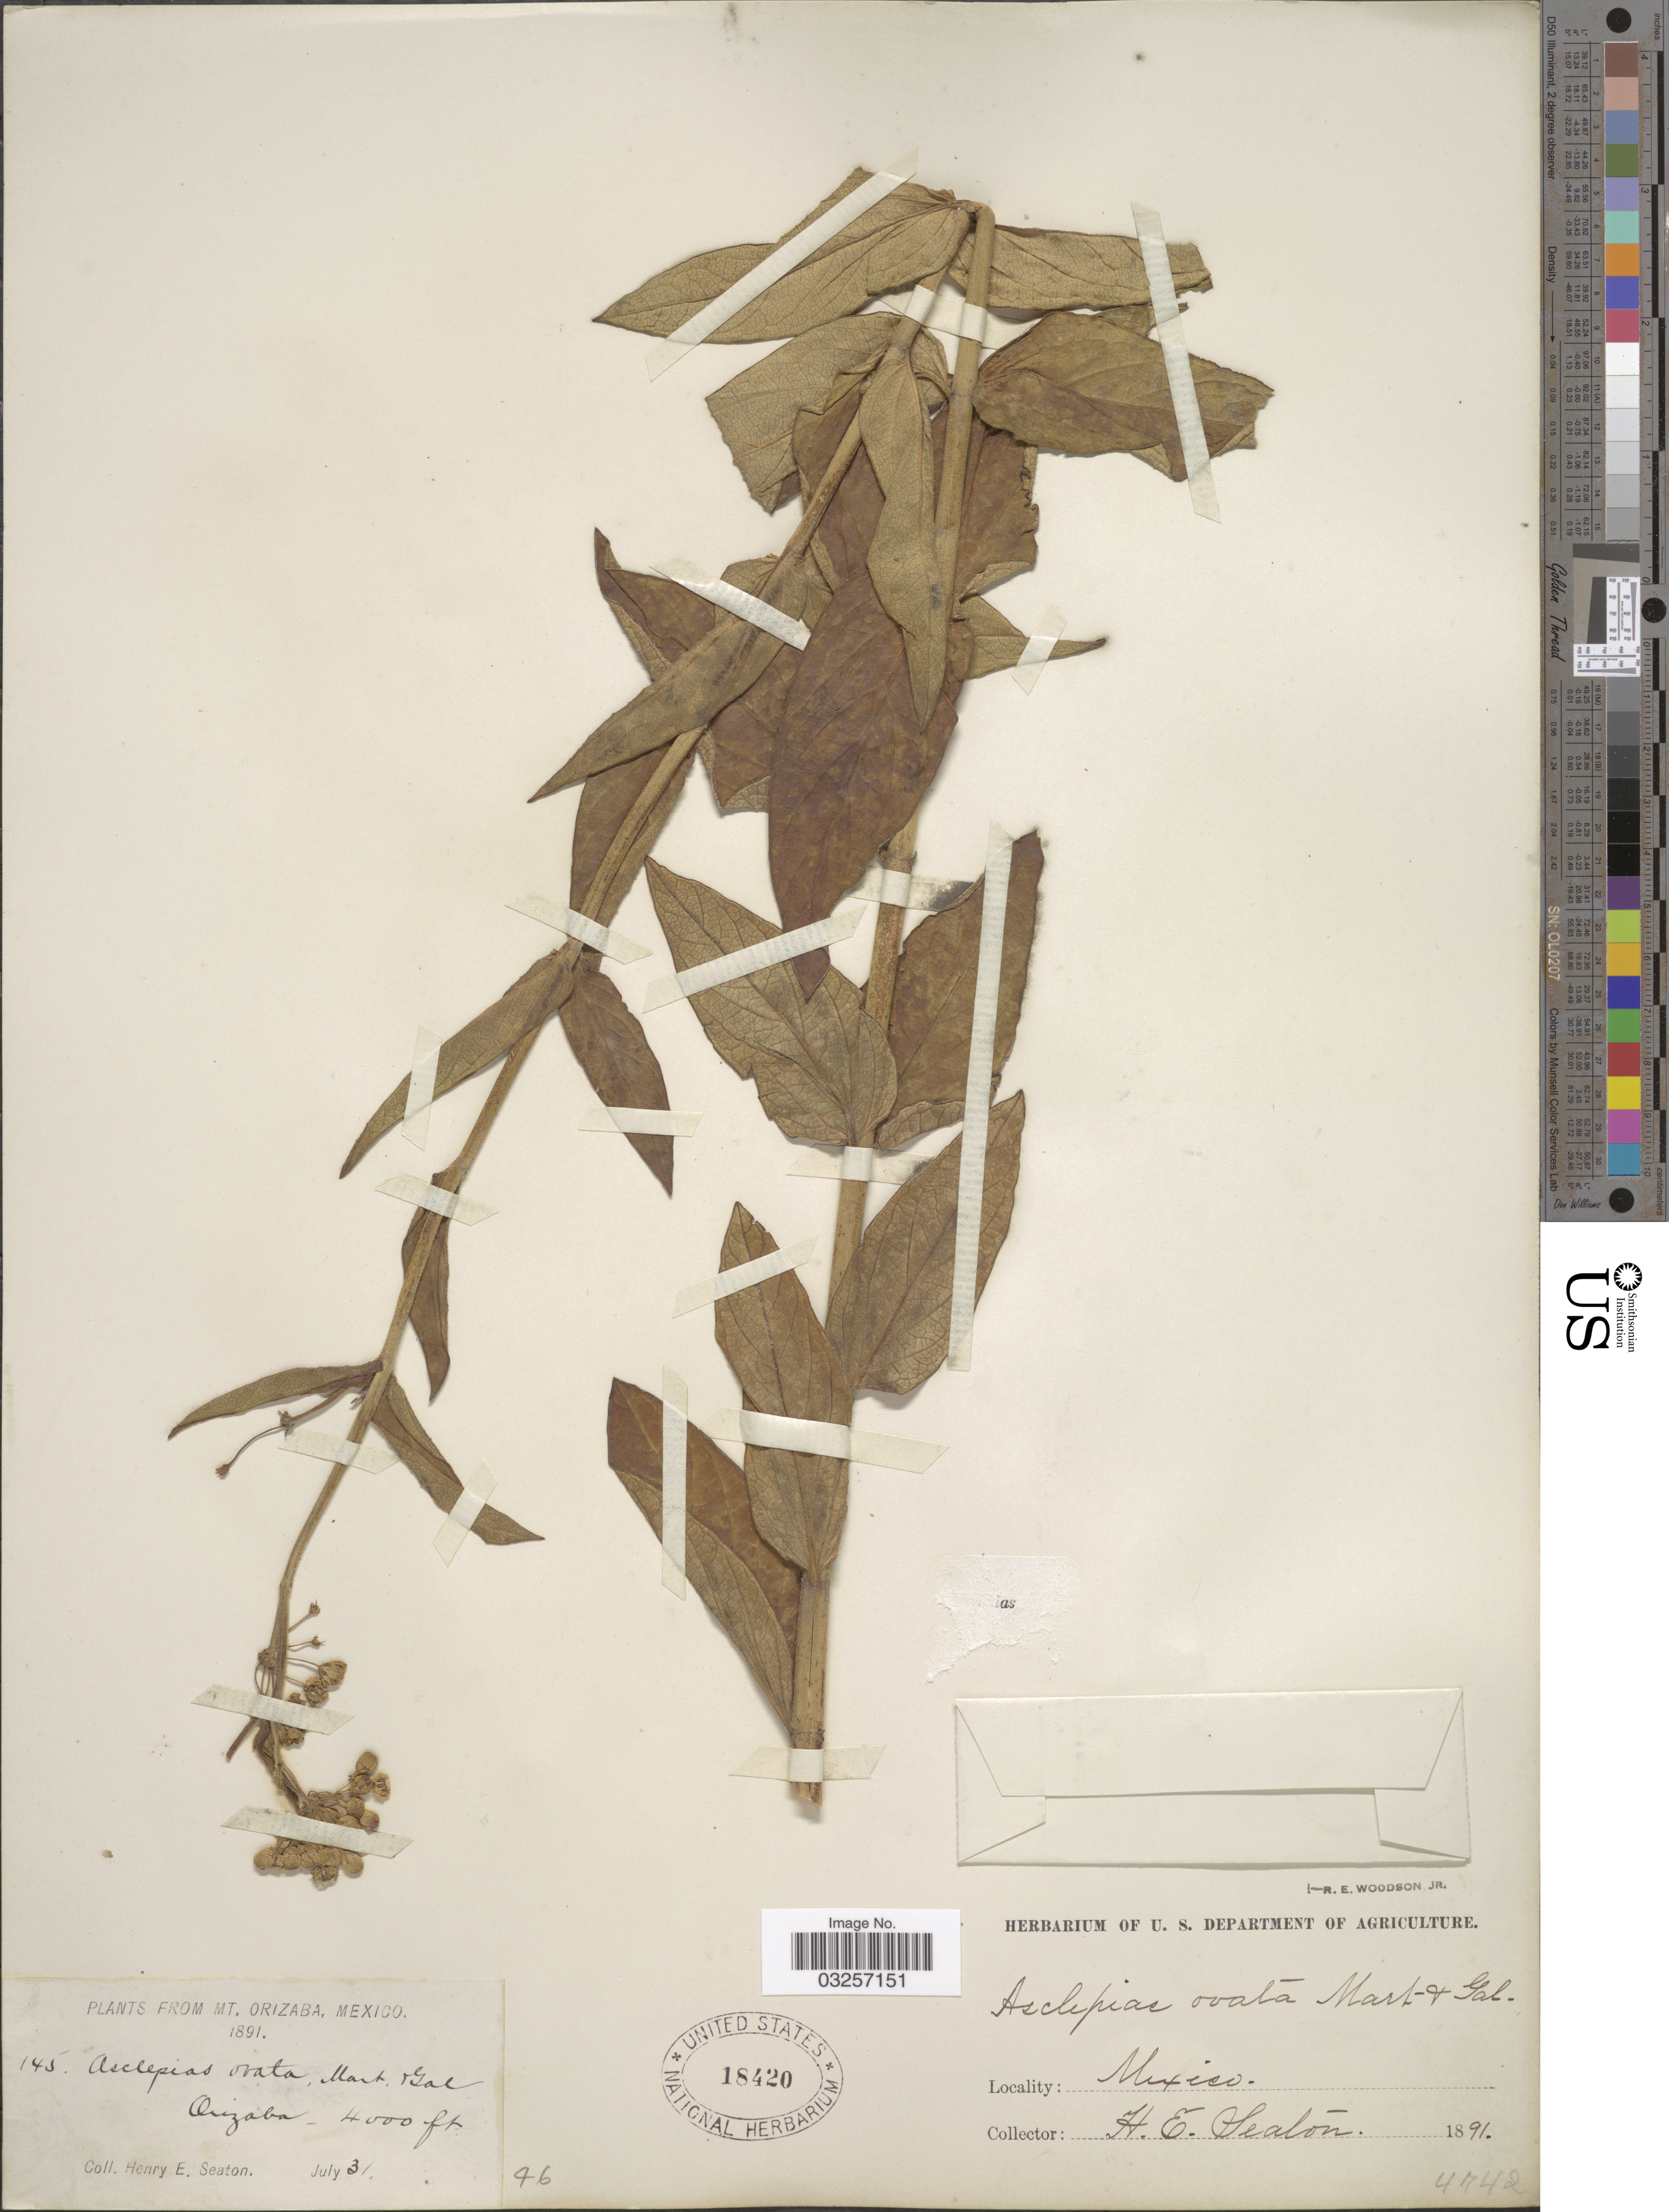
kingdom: Plantae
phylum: Tracheophyta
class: Magnoliopsida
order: Gentianales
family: Apocynaceae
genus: Asclepias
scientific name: Asclepias ovata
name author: M. Martens & Galeotti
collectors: H. E. Seaton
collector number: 145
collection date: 1891-07-31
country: Mexico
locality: Mt. Orizaba, Orizaba.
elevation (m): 1219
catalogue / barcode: US 18420